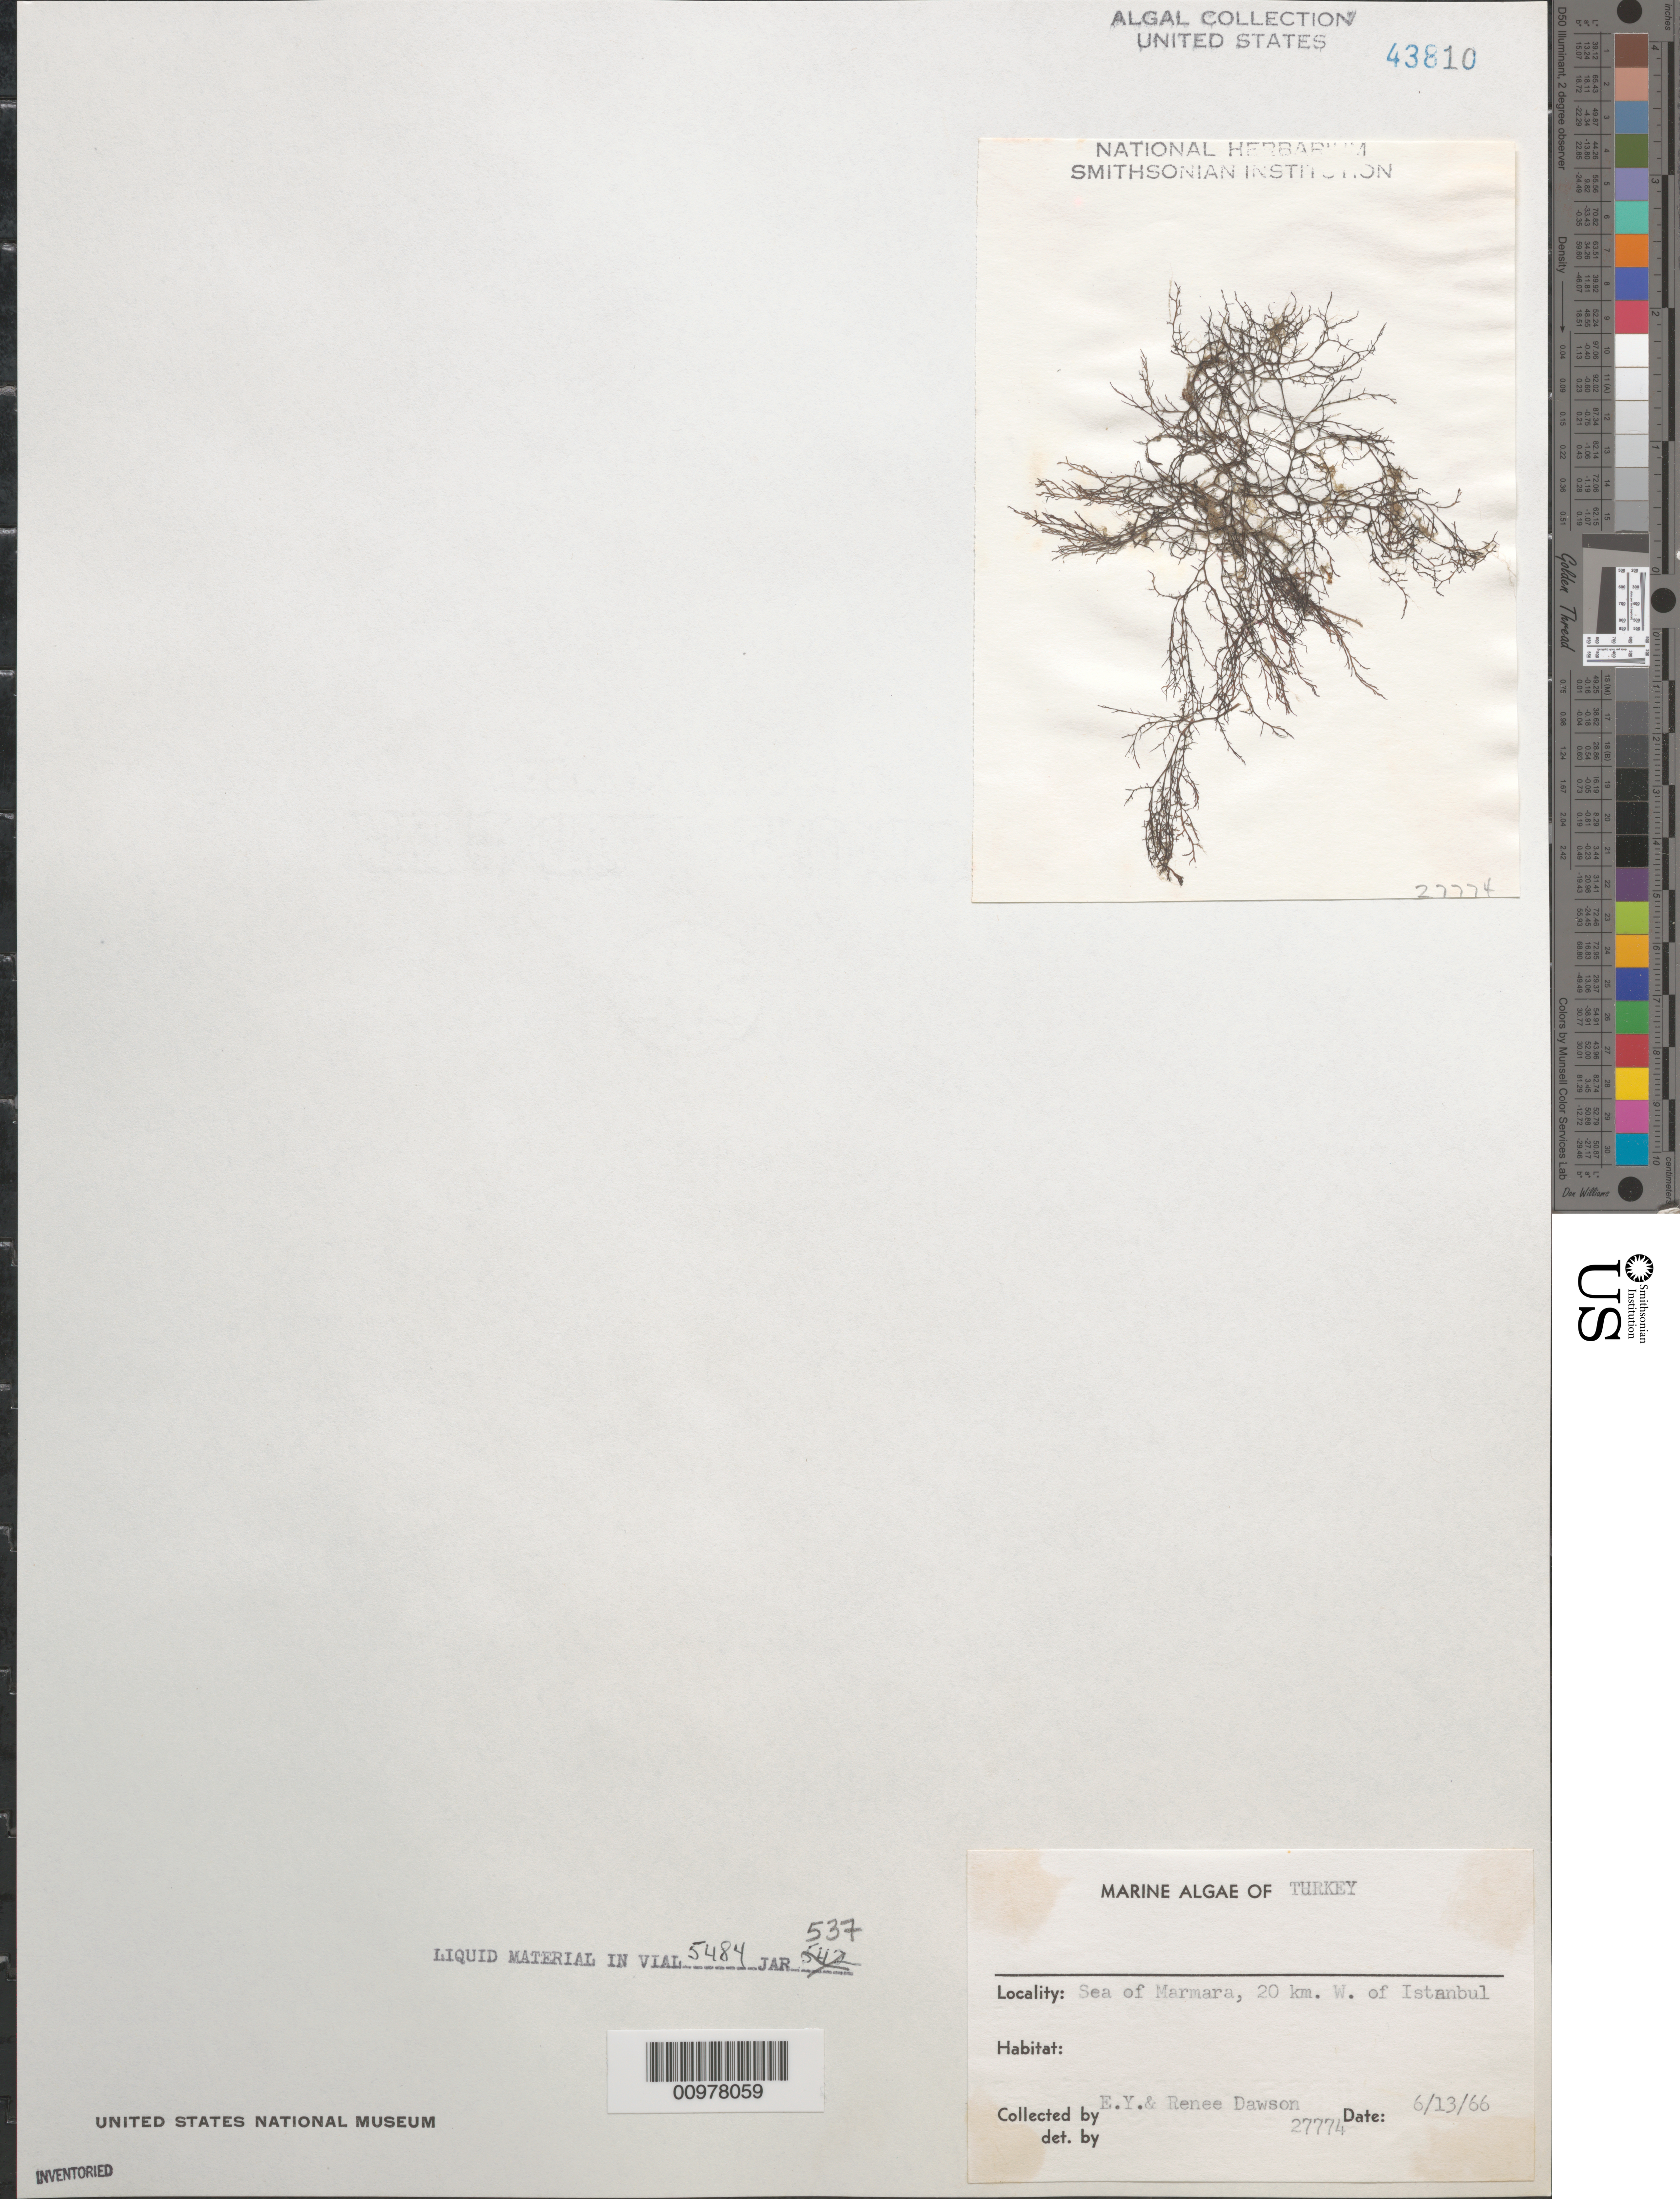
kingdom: Plantae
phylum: Rhodophyta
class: Florideophyceae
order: Gigartinales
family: Cystocloniaceae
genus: Hypnea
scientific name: Hypnea sp.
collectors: E. Y. Dawson & R. Dawson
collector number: EYD 27774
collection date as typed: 13 Jun 1966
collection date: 1966-06-13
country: Turkey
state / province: Istanbul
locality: Sea of Marmara, 20 km west of Istanbul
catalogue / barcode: US 43810